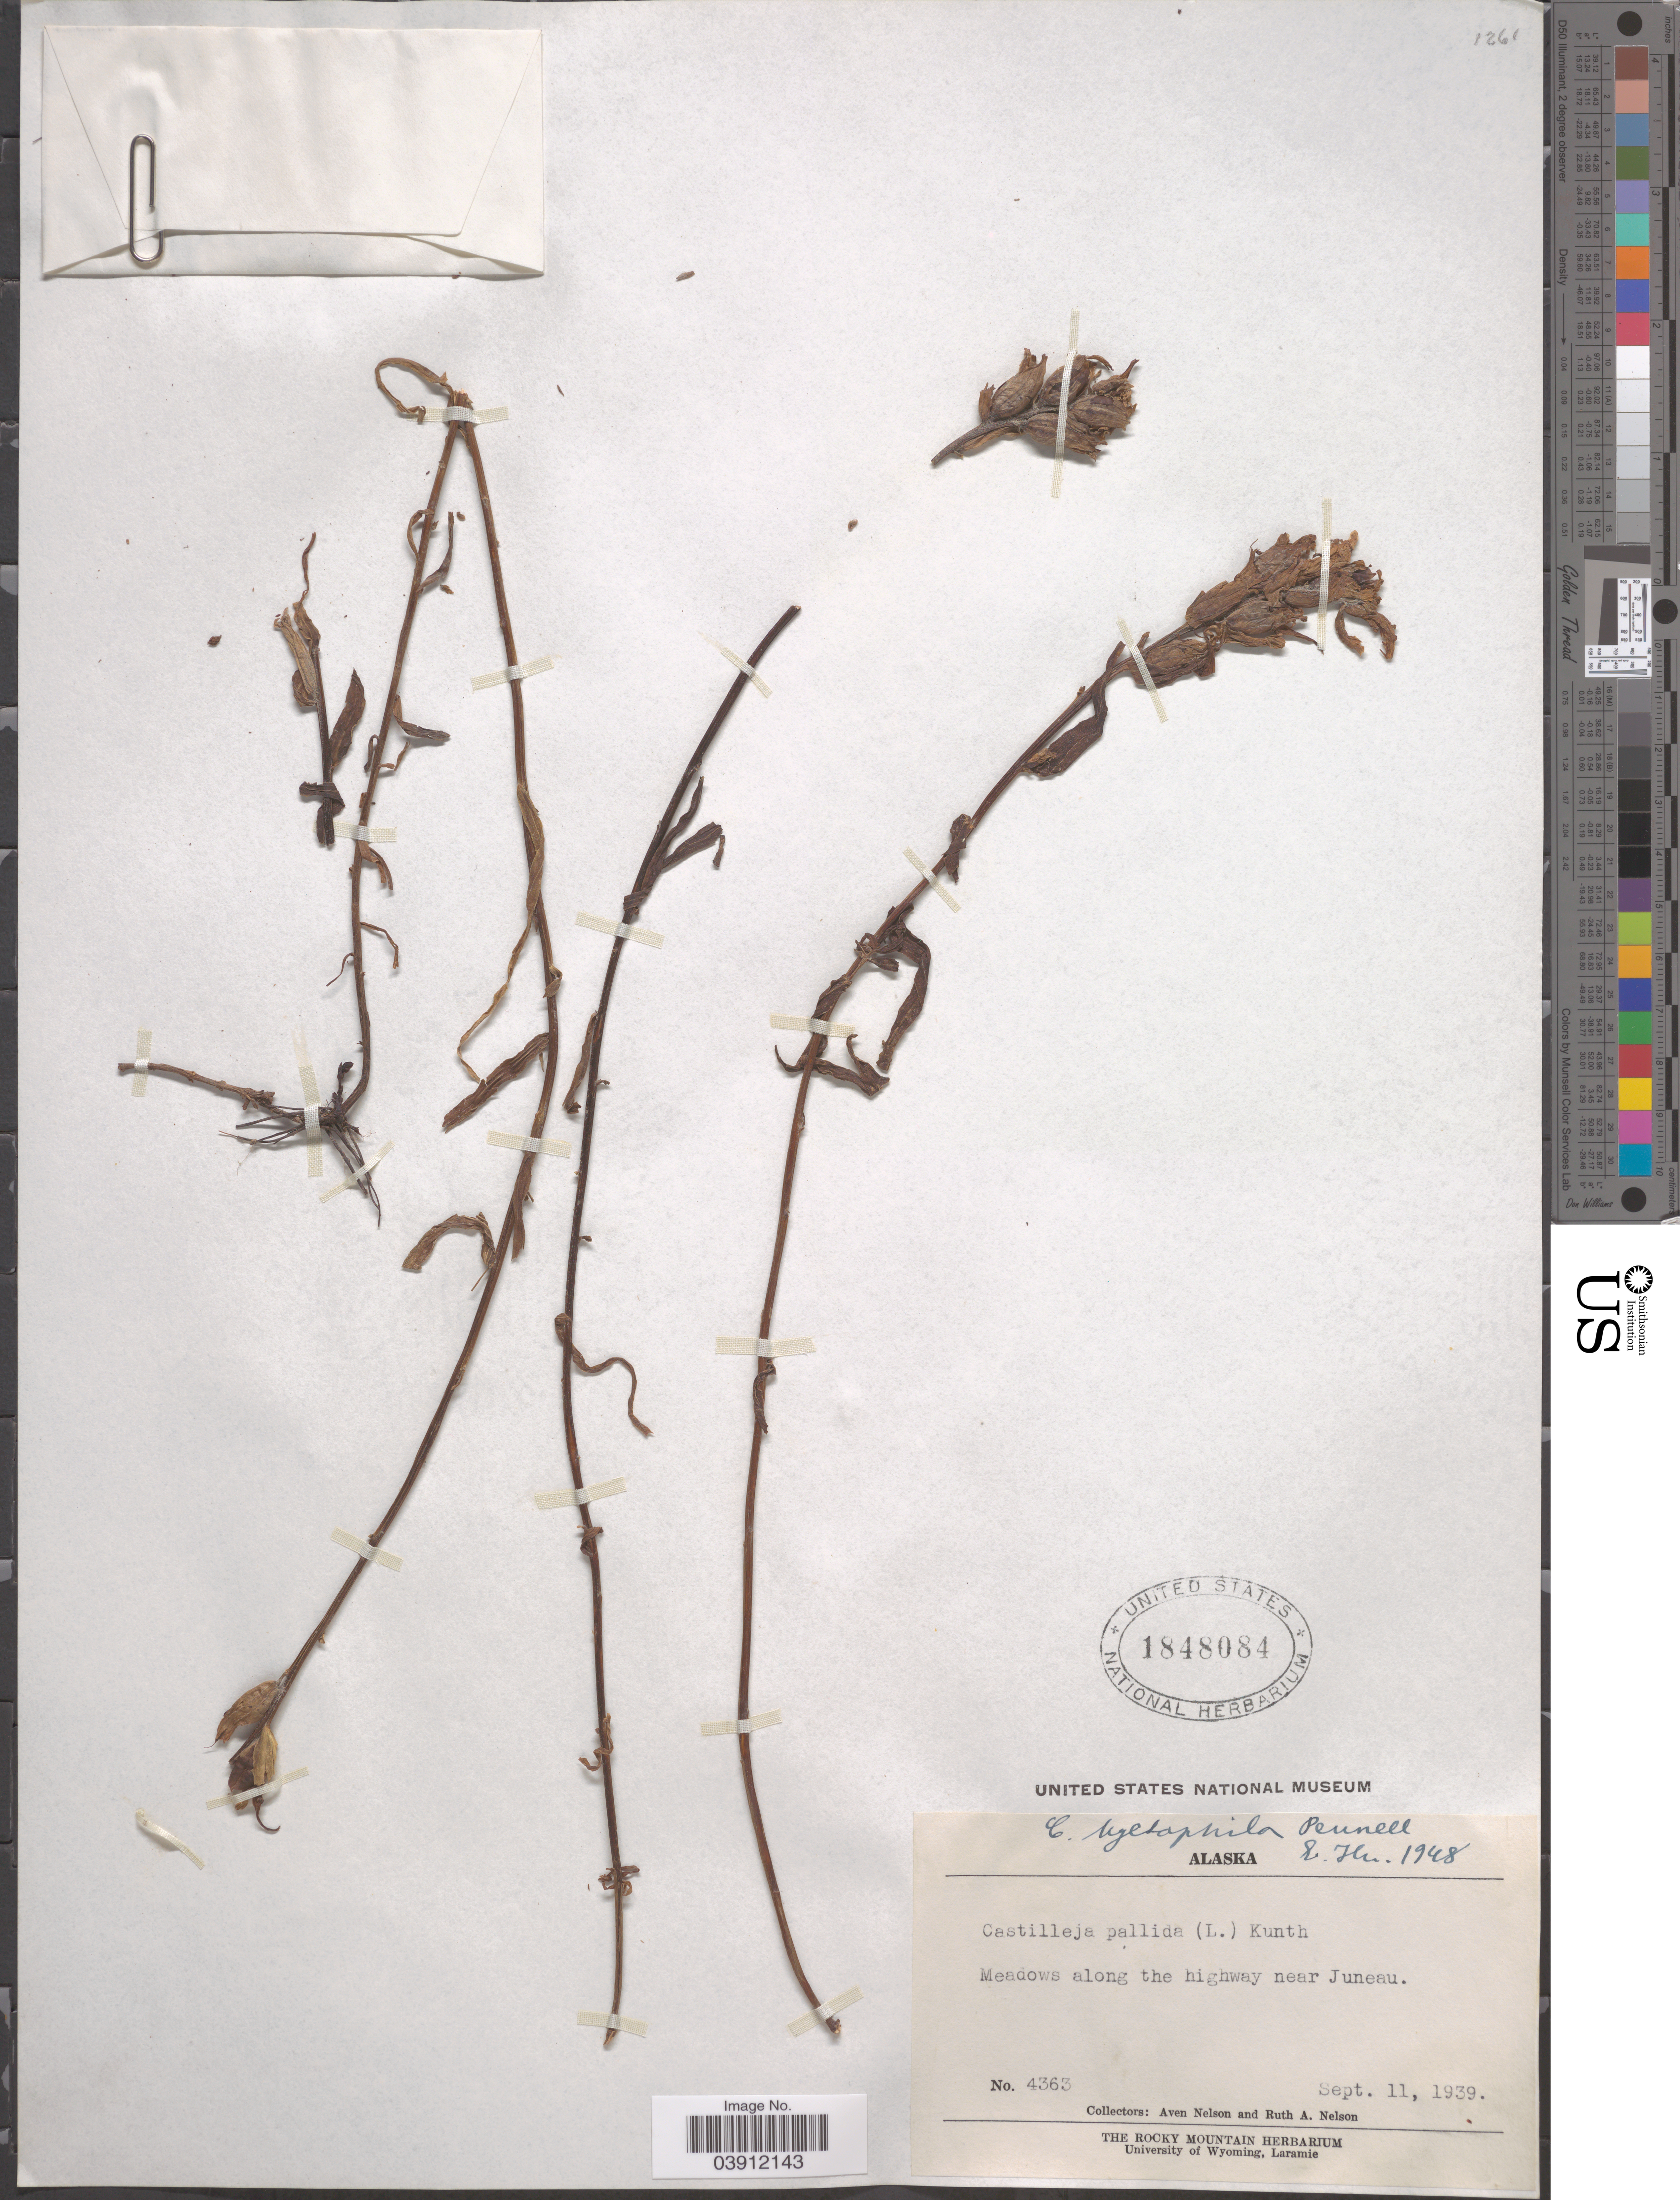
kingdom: Plantae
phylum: Tracheophyta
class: Magnoliopsida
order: Lamiales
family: Orobanchaceae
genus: Castilleja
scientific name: Castilleja hyetophila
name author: Pennell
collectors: A. Nelson & R. A. Nelson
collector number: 4363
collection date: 1939-09-11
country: United States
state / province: Alaska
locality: Meadows along the highway near Juneau.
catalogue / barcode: US 1848084